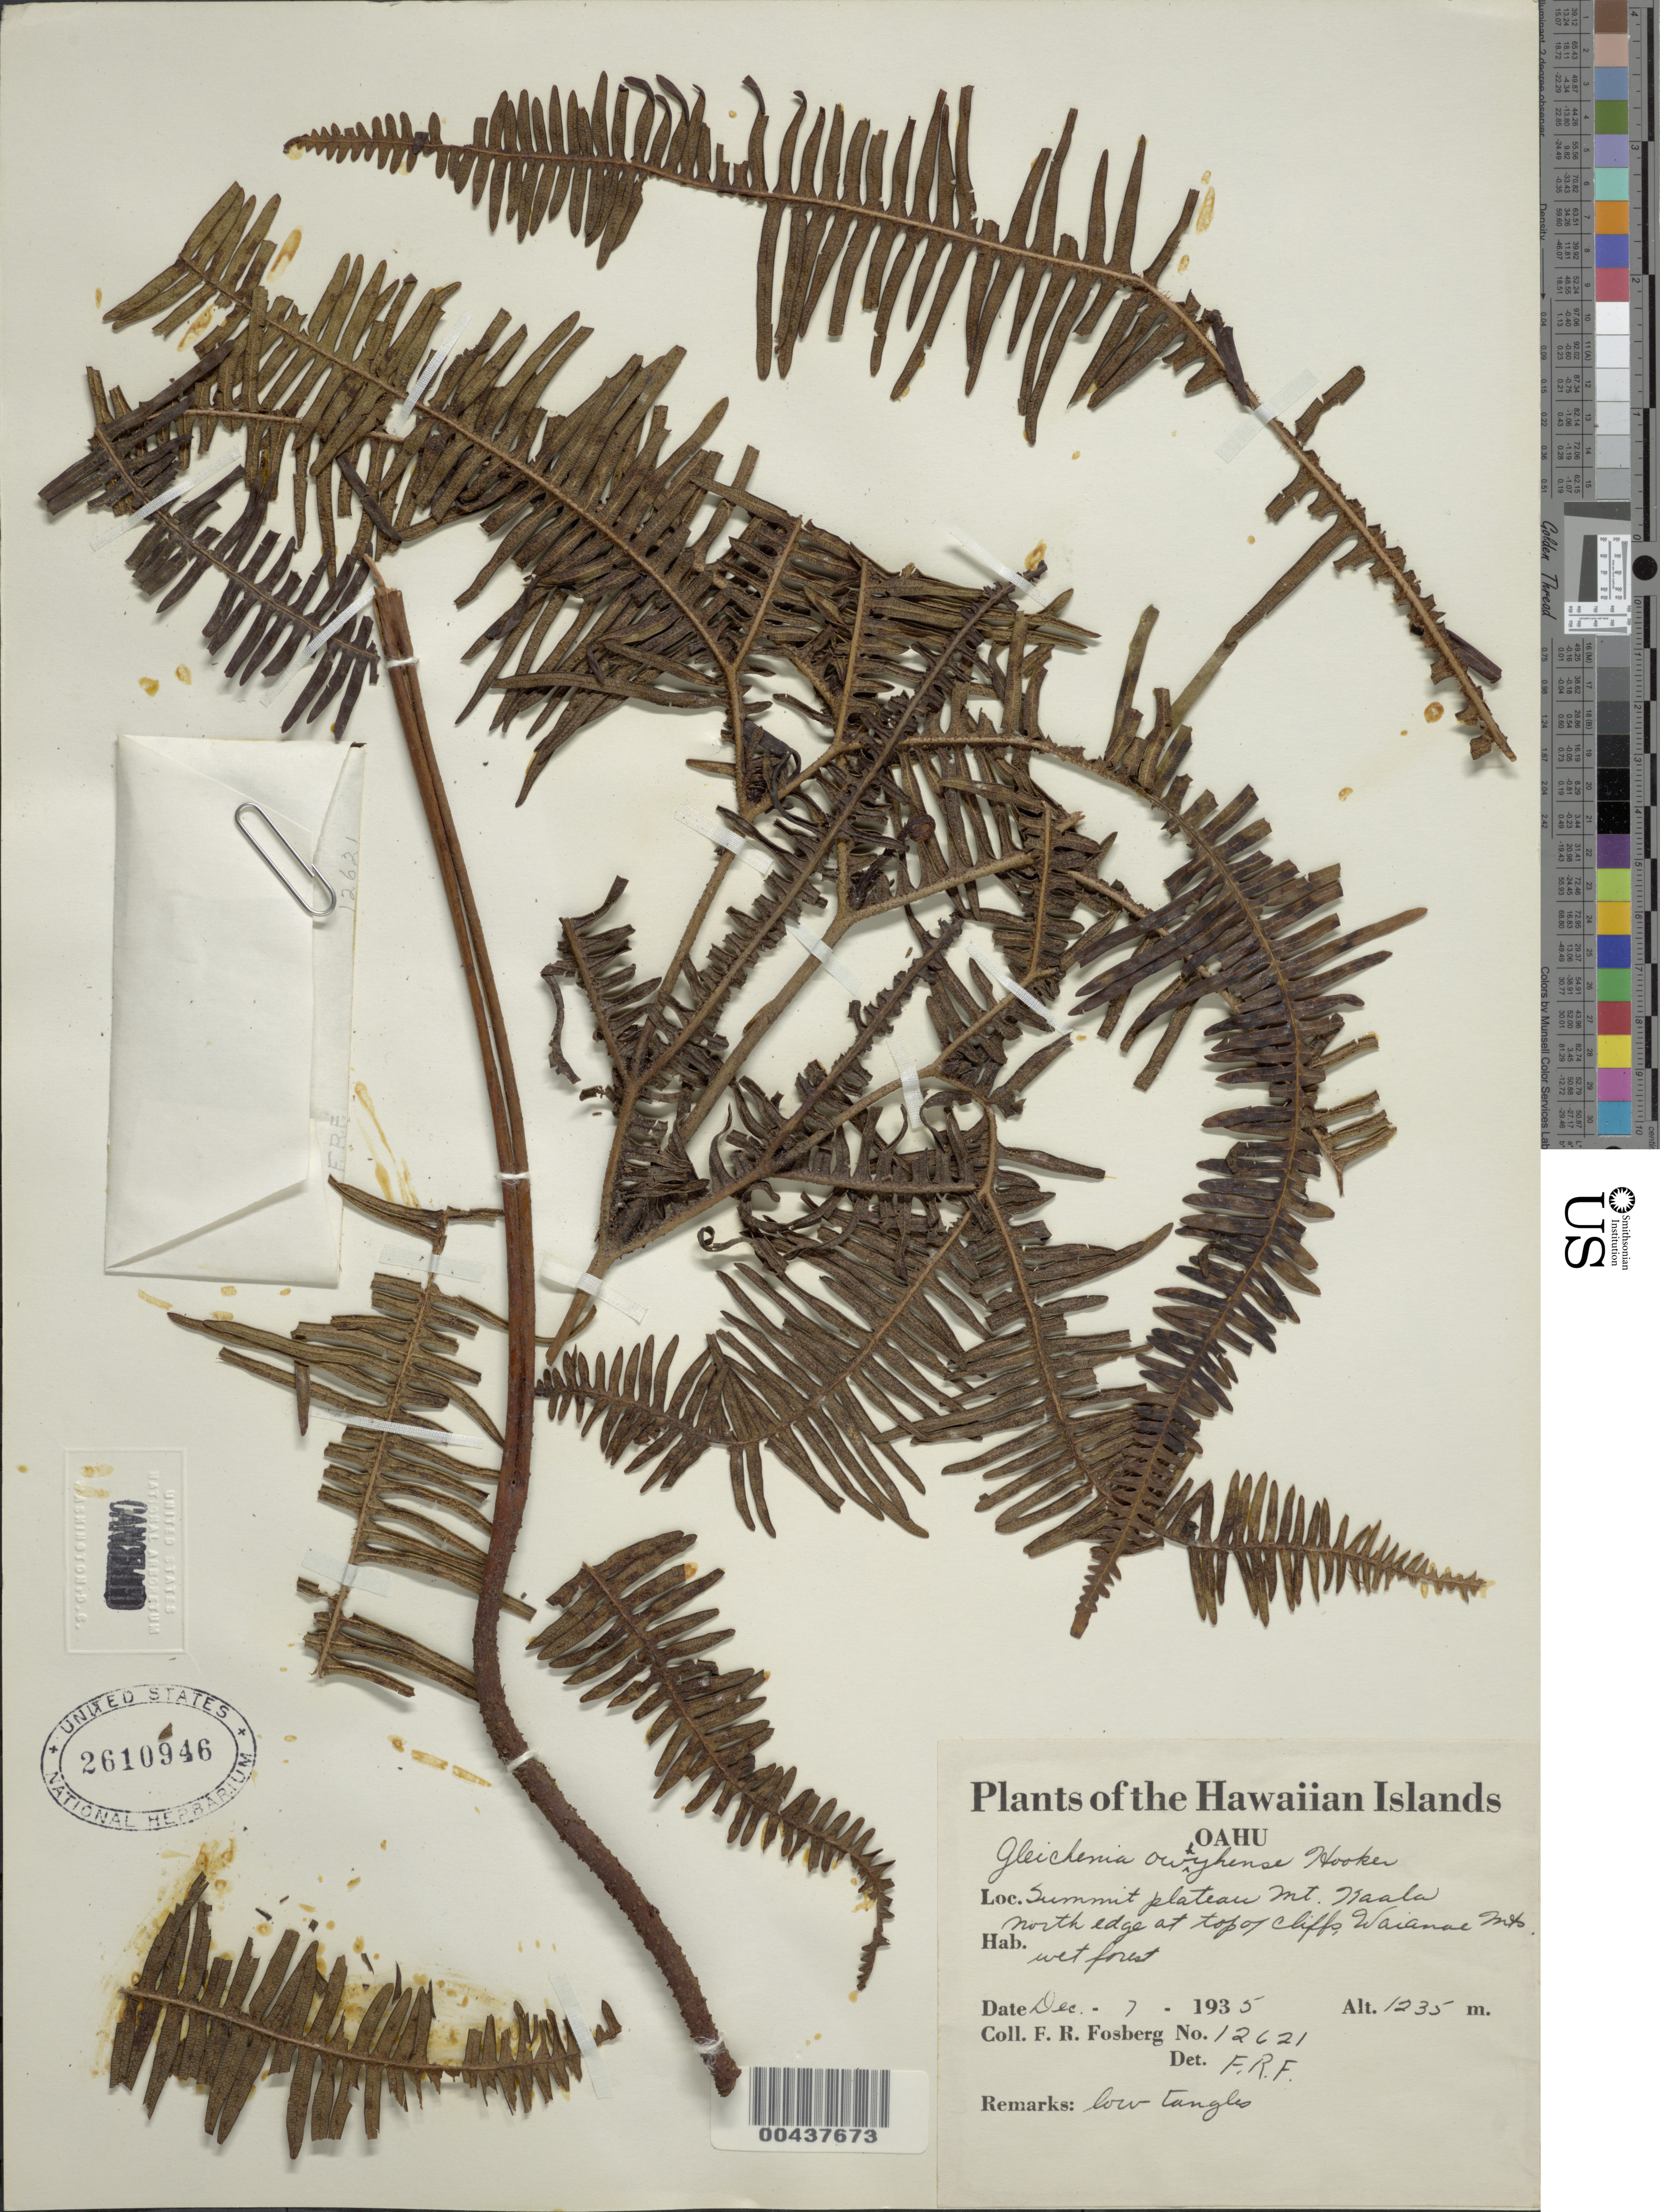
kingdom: Plantae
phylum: Tracheophyta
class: Polypodiopsida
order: Gleicheniales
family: Gleicheniaceae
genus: Sticherus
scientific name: Sticherus owhyhensis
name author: (Hook.) Ching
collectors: F. R. Fosberg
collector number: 12621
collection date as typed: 7 Dec 1935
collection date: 1935-12-07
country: United States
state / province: Hawaii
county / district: Honolulu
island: Oahu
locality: Summit plateu, Mt. Kaala, N edge at top of cliffs, Waianae Mts.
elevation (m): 1235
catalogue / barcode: US 2610946